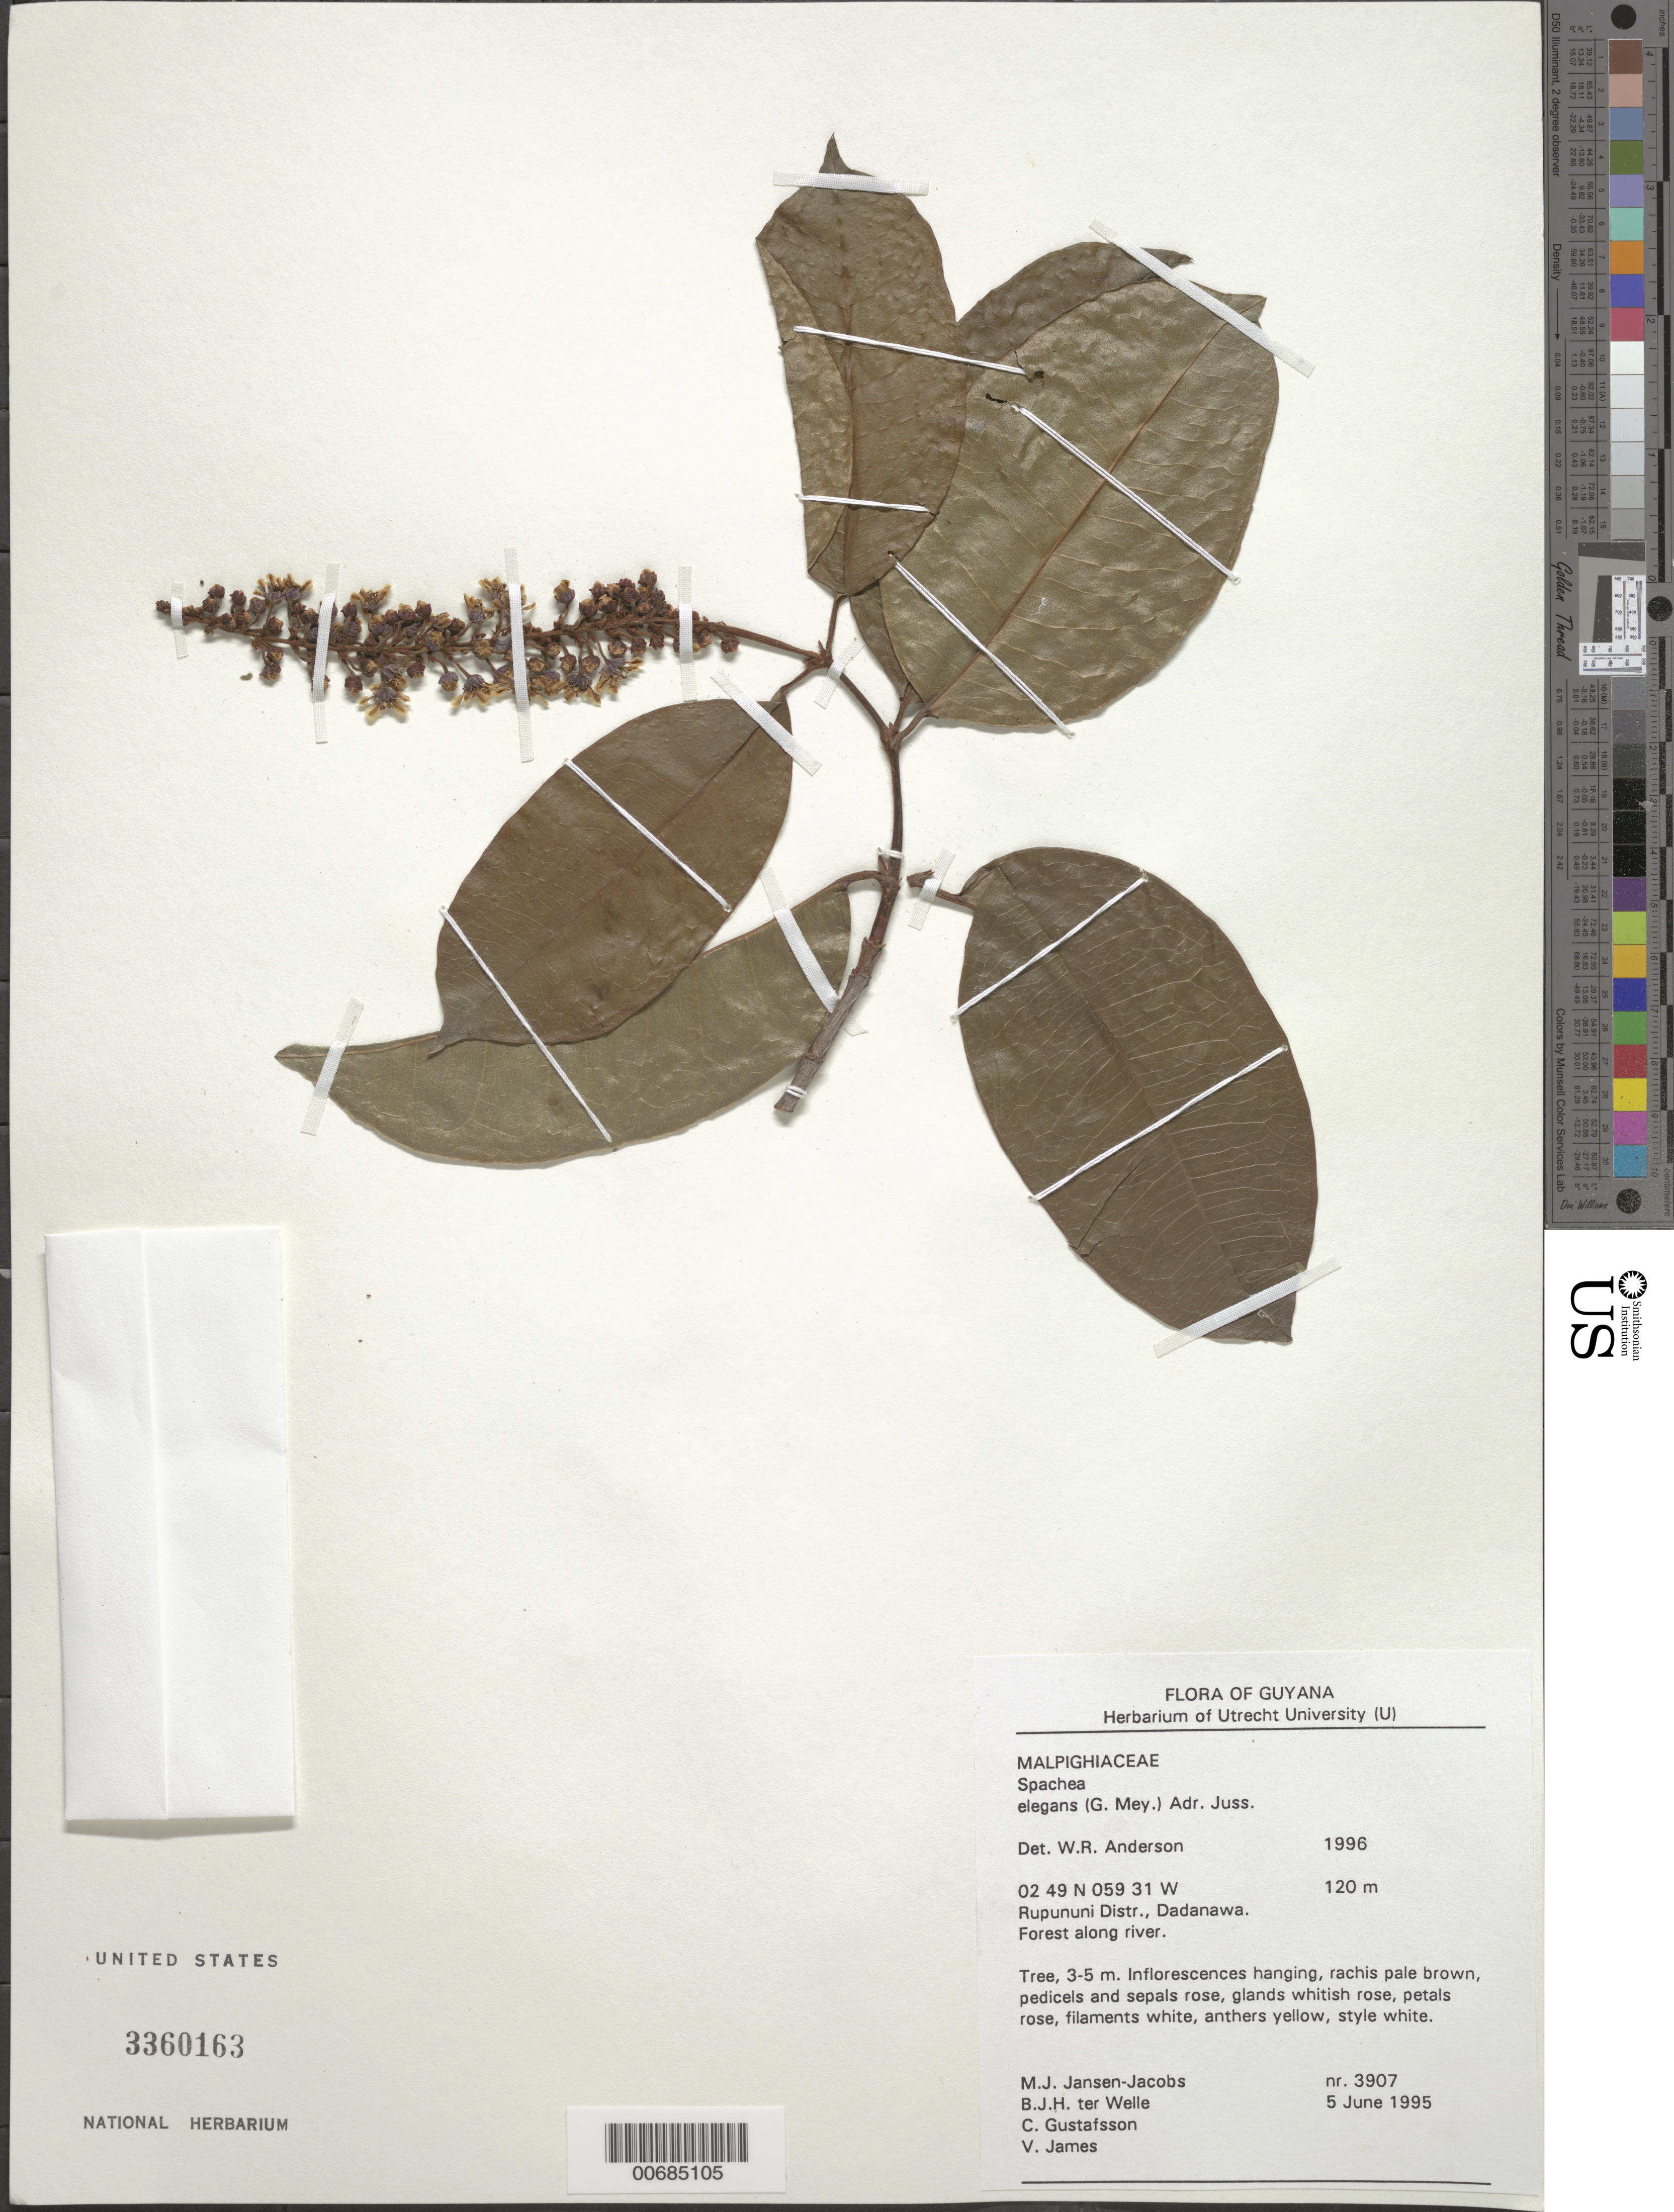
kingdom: Plantae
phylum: Tracheophyta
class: Magnoliopsida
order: Malpighiales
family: Malpighiaceae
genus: Spachea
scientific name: Spachea elegans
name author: A. Juss.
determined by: Anderson, W. R., (MICH), University of Michigan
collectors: M. J. Jansen-Jacobs, B. Welle, C. G. Gustafsson & V. James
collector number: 3907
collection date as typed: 5-Jun-95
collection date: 1995-06-05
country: Guyana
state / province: U. Takutu-U. Essequibo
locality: Dadanawa, Rupununi River, Rupununi District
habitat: Forest along river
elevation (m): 120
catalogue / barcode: US 3360163